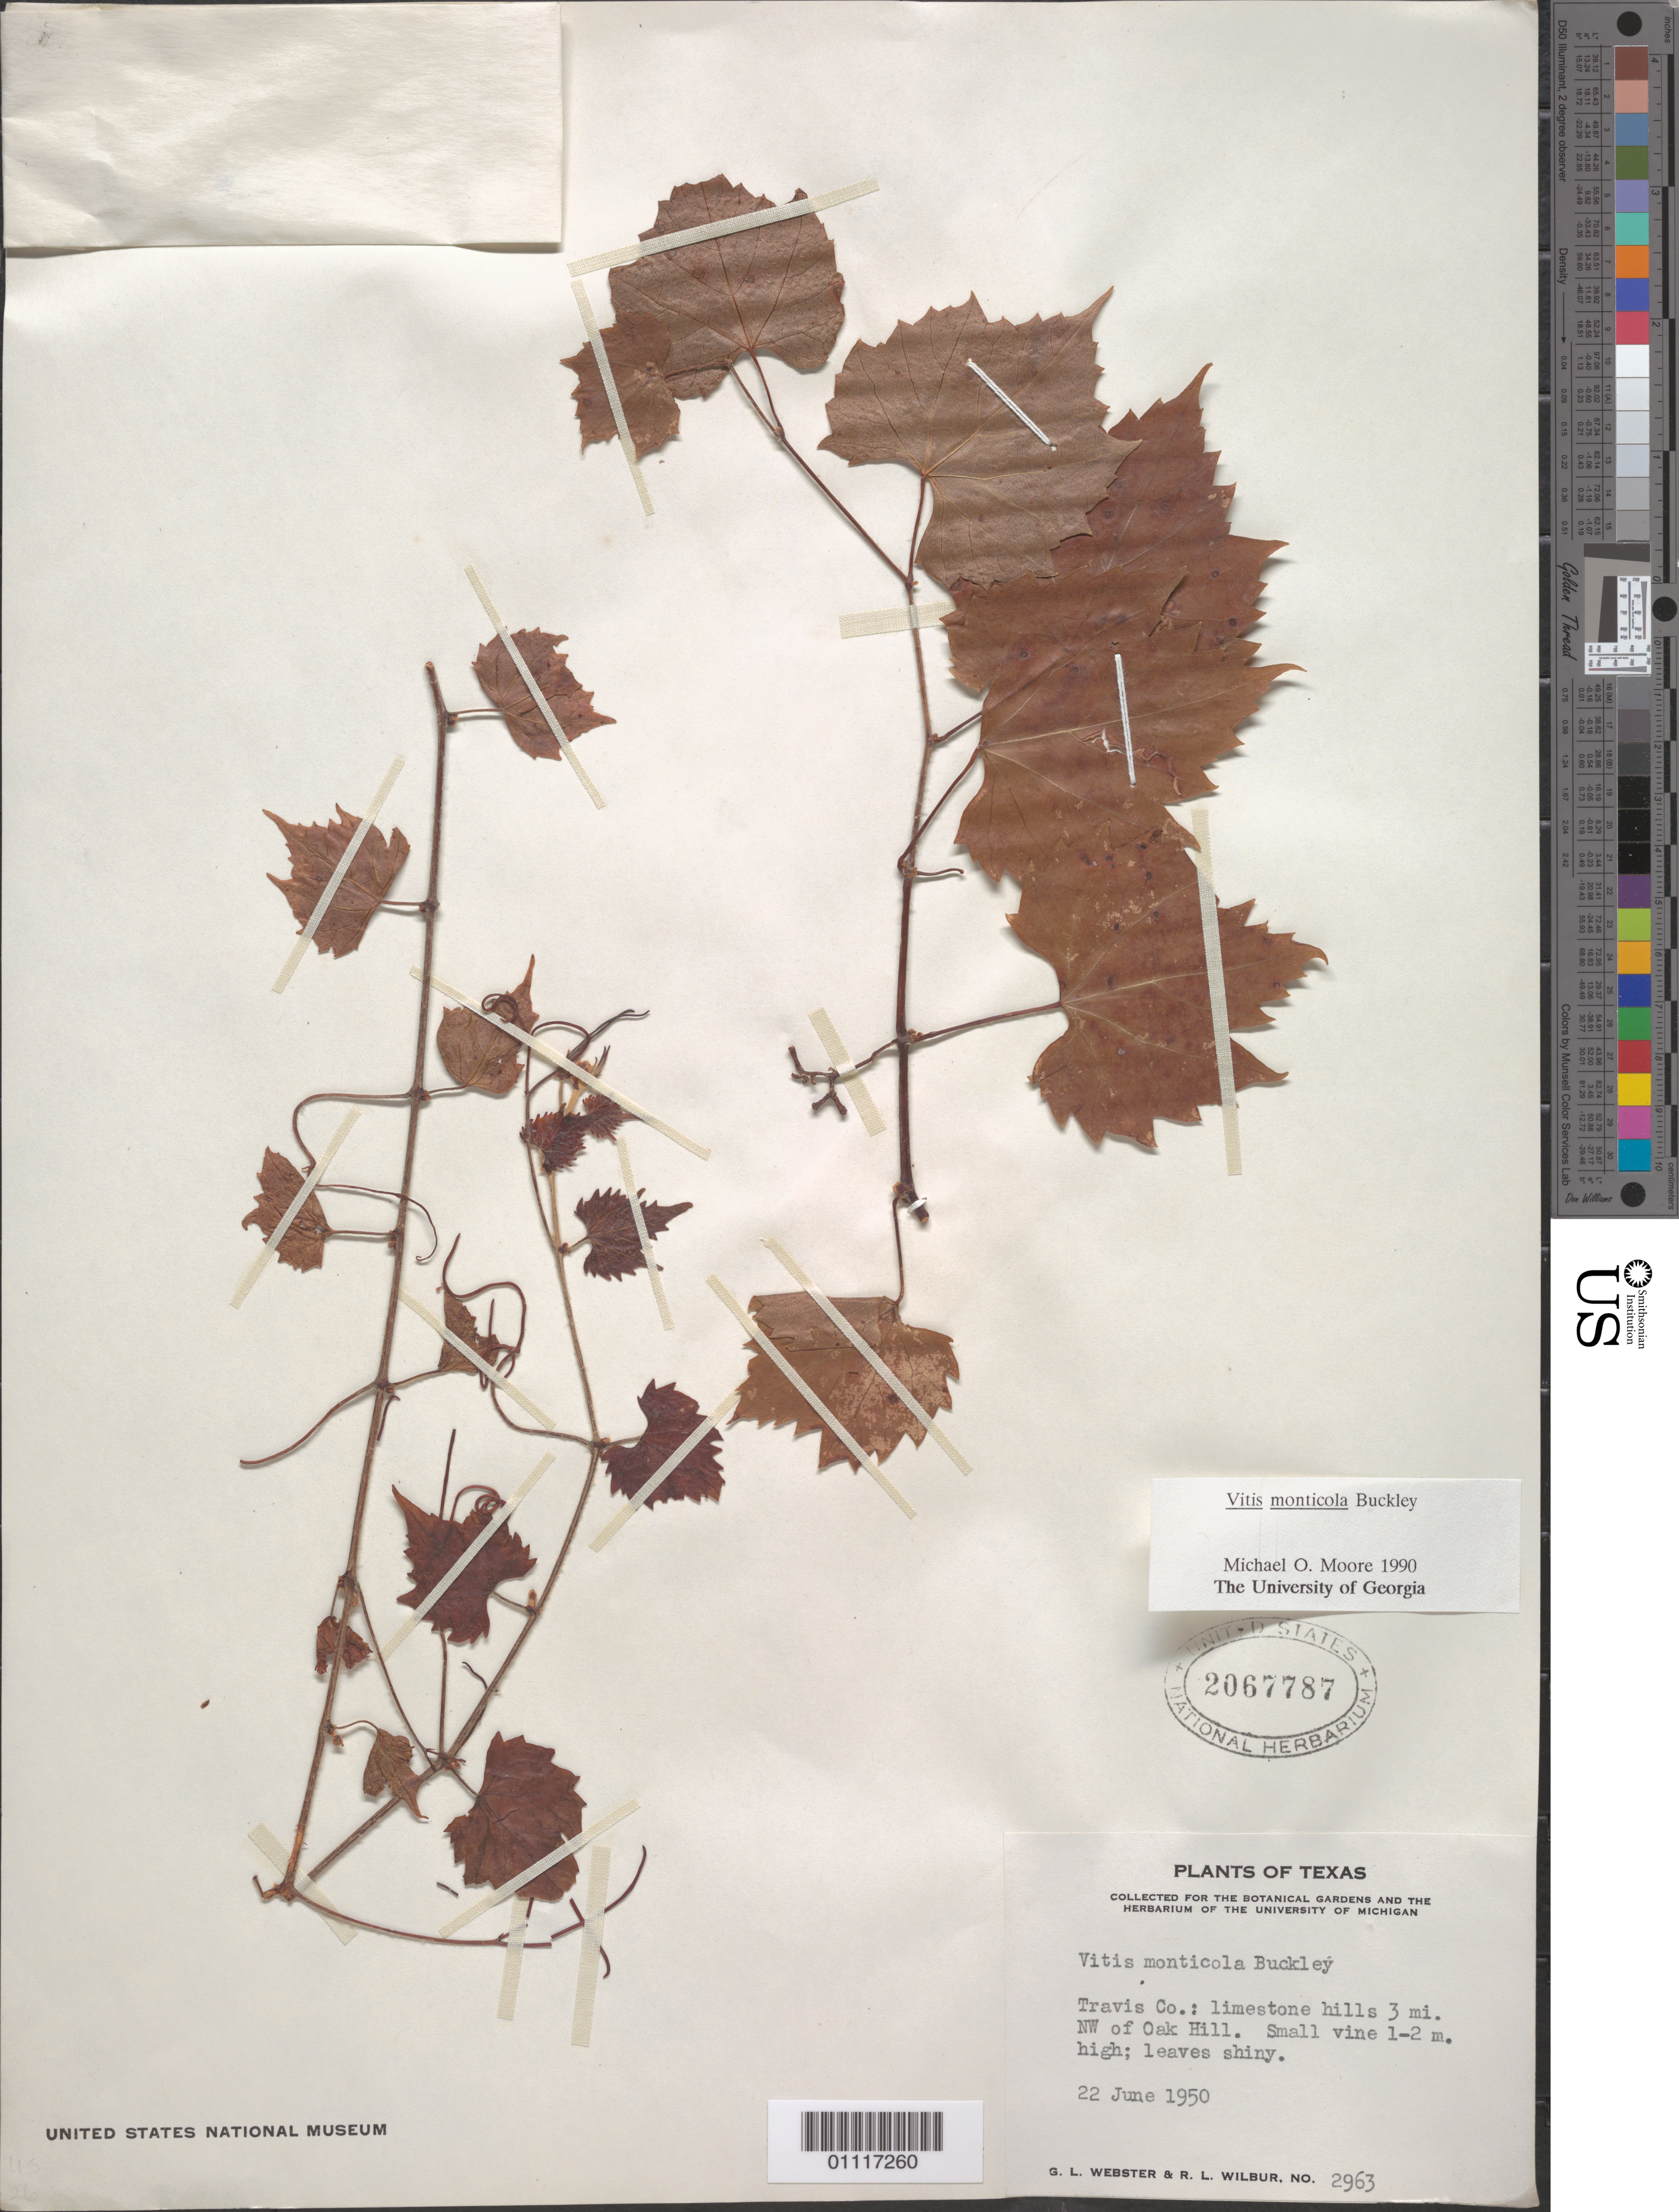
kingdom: Plantae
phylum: Tracheophyta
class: Magnoliopsida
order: Vitales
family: Vitaceae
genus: Vitis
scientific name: Vitis monticola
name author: Buckley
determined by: Moore, M. O.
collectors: G. L. Webster & R. L. Wilbur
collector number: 2963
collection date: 1950-06-22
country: United States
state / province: Texas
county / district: Travis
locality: limestone hilss 3 mi. NW of Oak Hill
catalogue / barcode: US 2067787